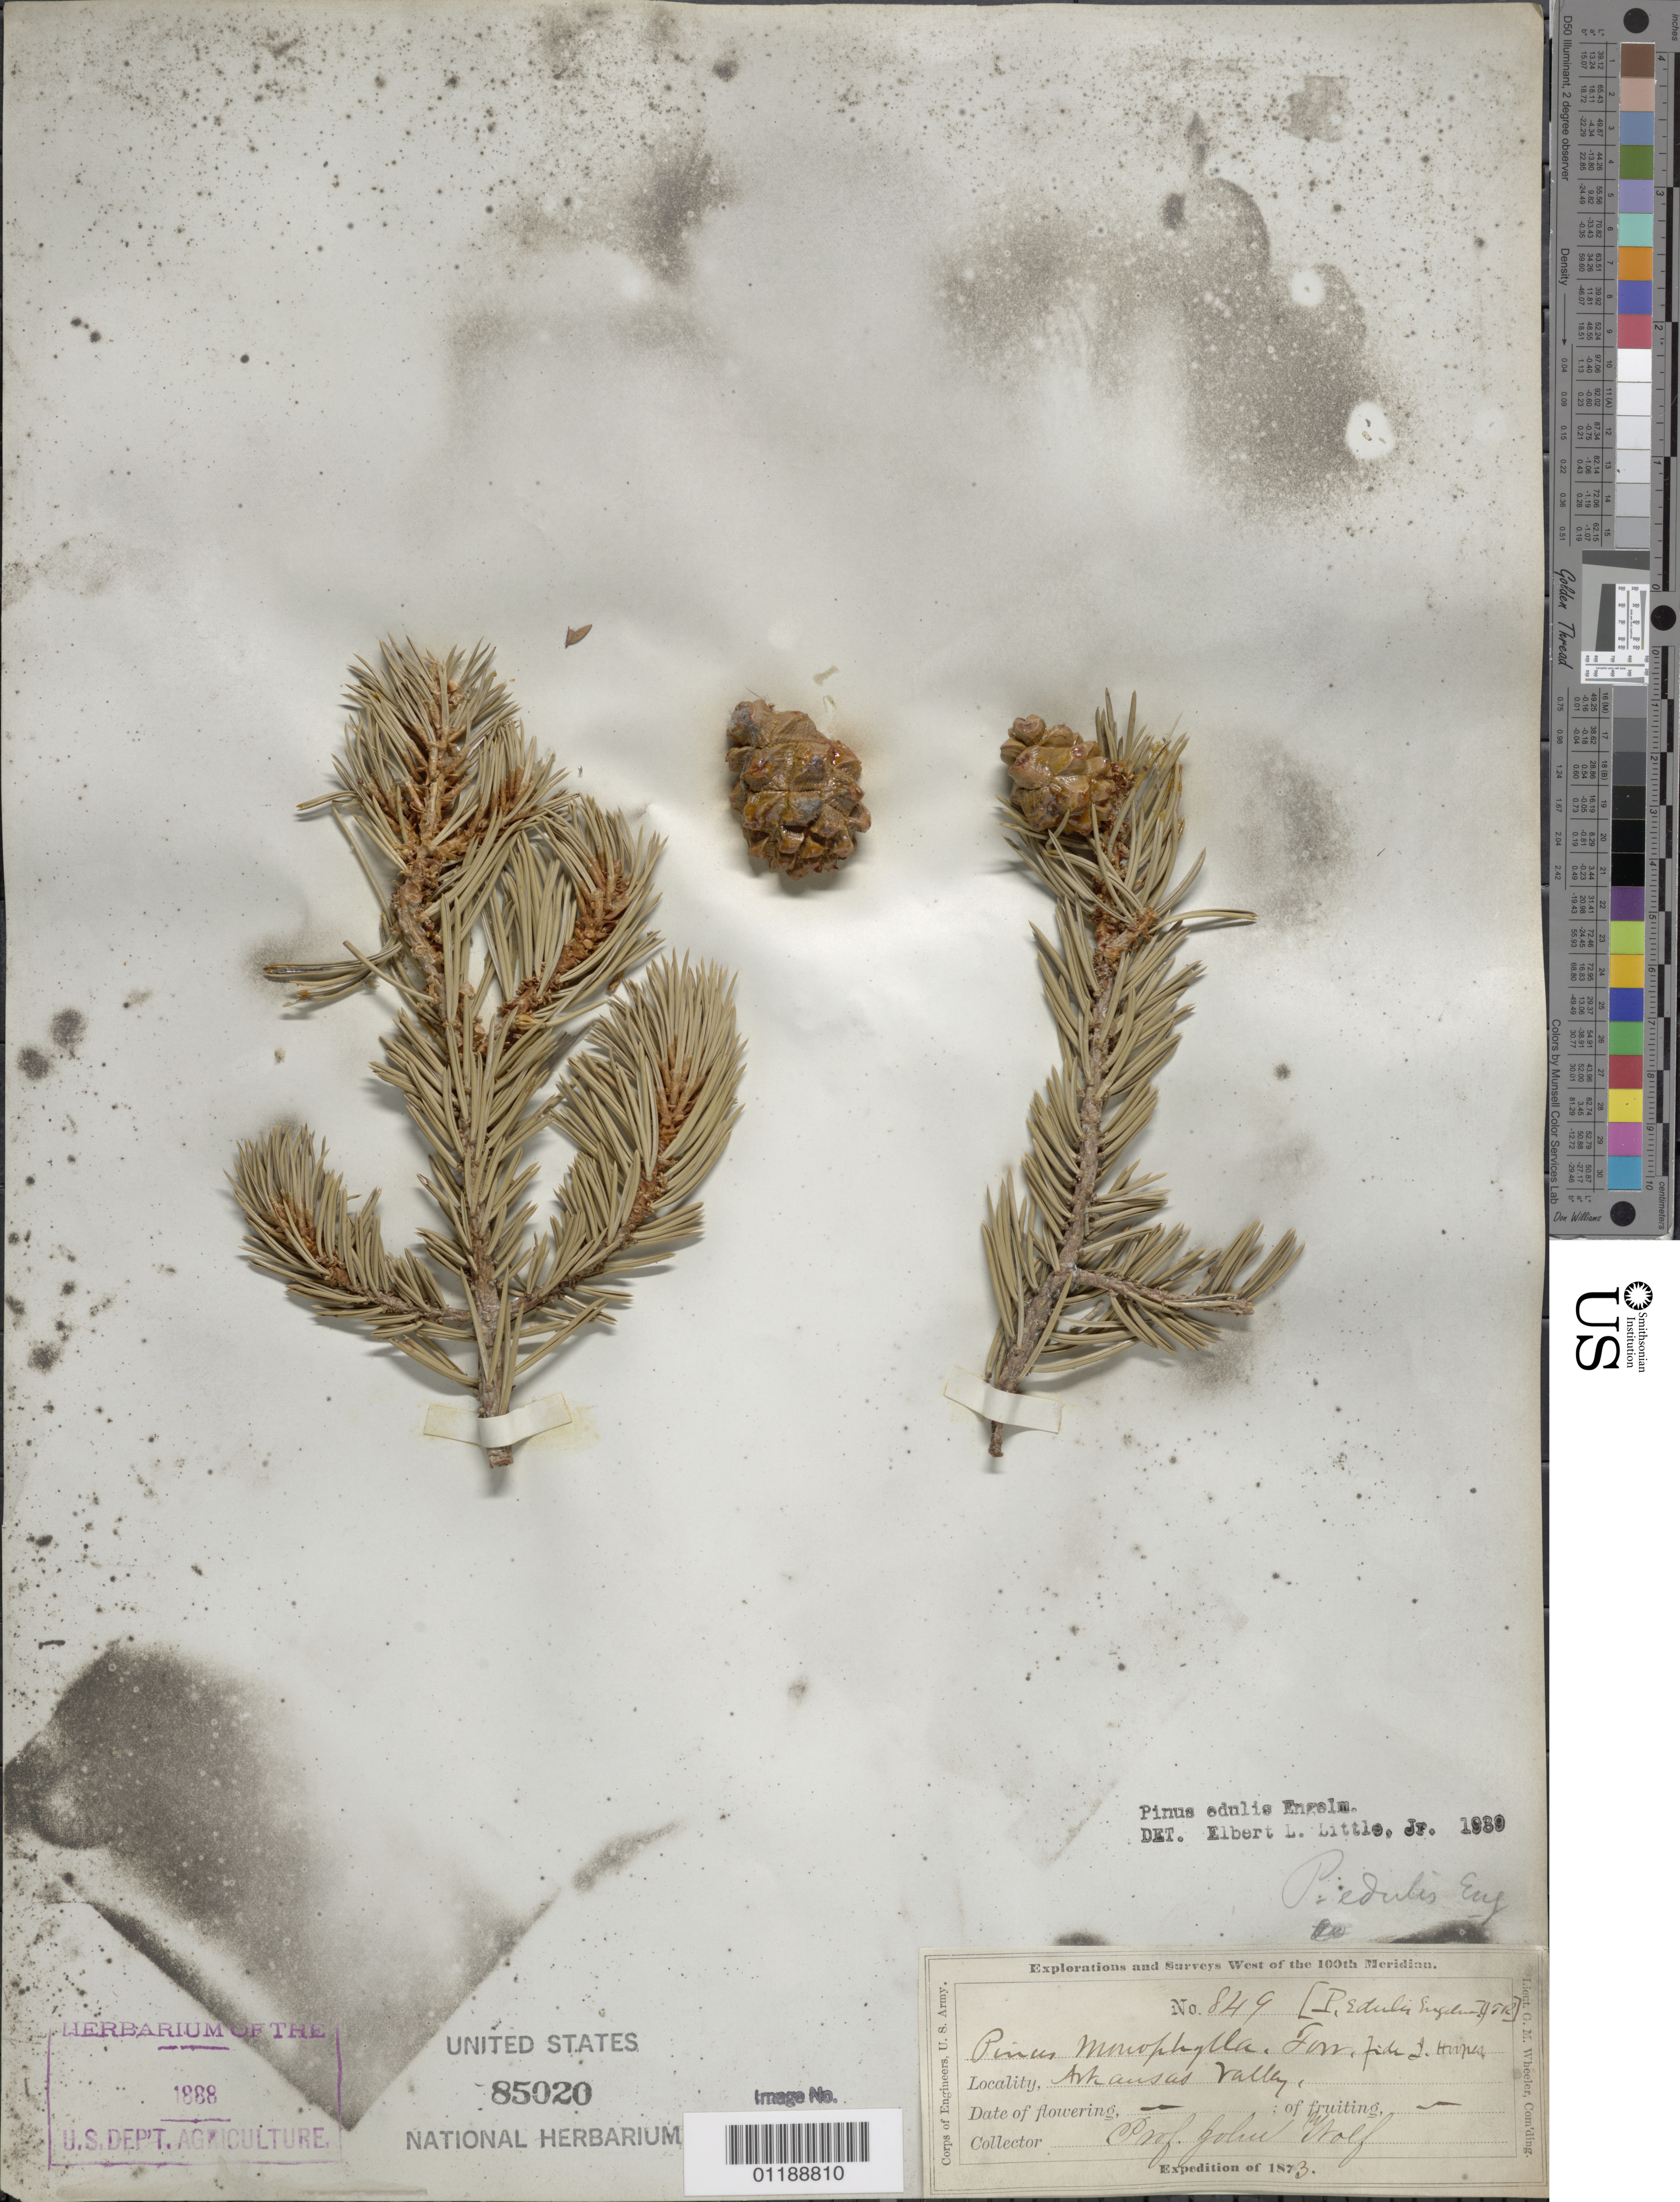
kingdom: Plantae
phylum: Tracheophyta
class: Pinopsida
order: Pinales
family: Pinaceae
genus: Pinus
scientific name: Pinus edulis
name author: Engelm.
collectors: J. Wolf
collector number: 849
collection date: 1873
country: United States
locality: Arkansas Valley.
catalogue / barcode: US 85020